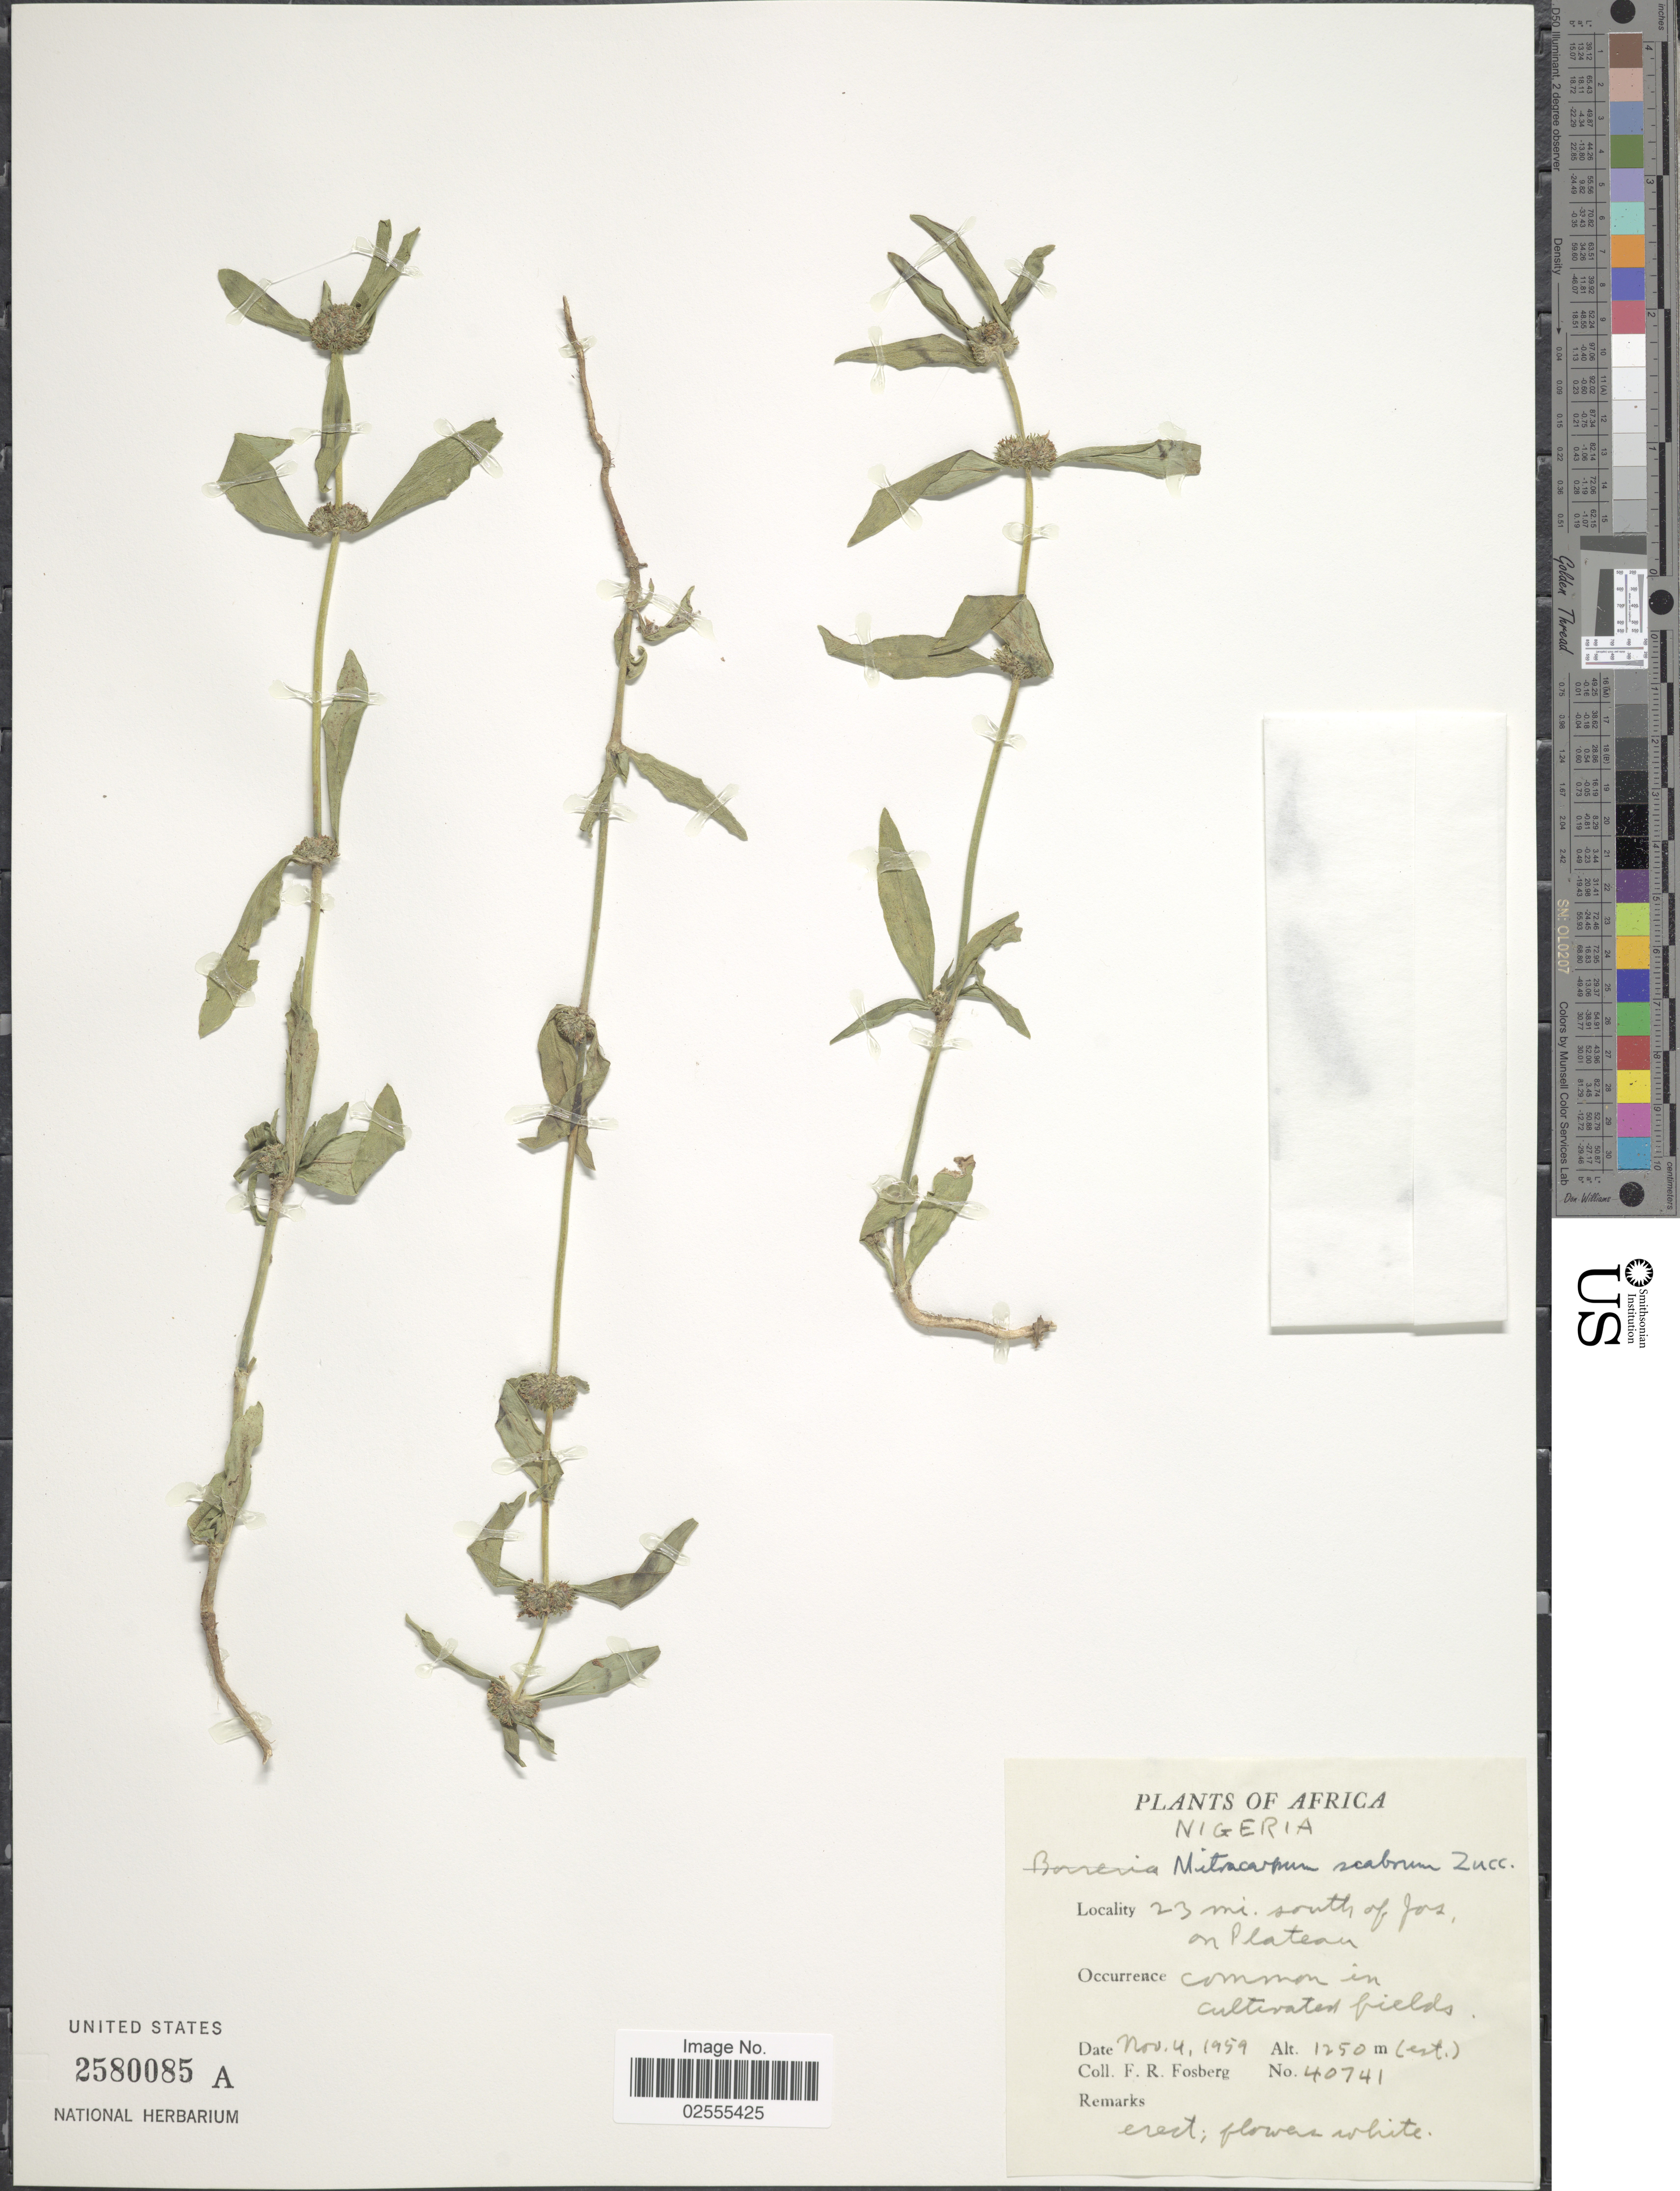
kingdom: Plantae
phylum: Tracheophyta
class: Magnoliopsida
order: Gentianales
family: Rubiaceae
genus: Mitracarpus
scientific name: Mitracarpus villosus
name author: (Sw.) DC.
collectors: F. R. Fosberg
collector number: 40741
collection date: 1959-11-04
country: Nigeria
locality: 23 mi. South of Jos, on Plateau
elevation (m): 1250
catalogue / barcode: US 2580085A